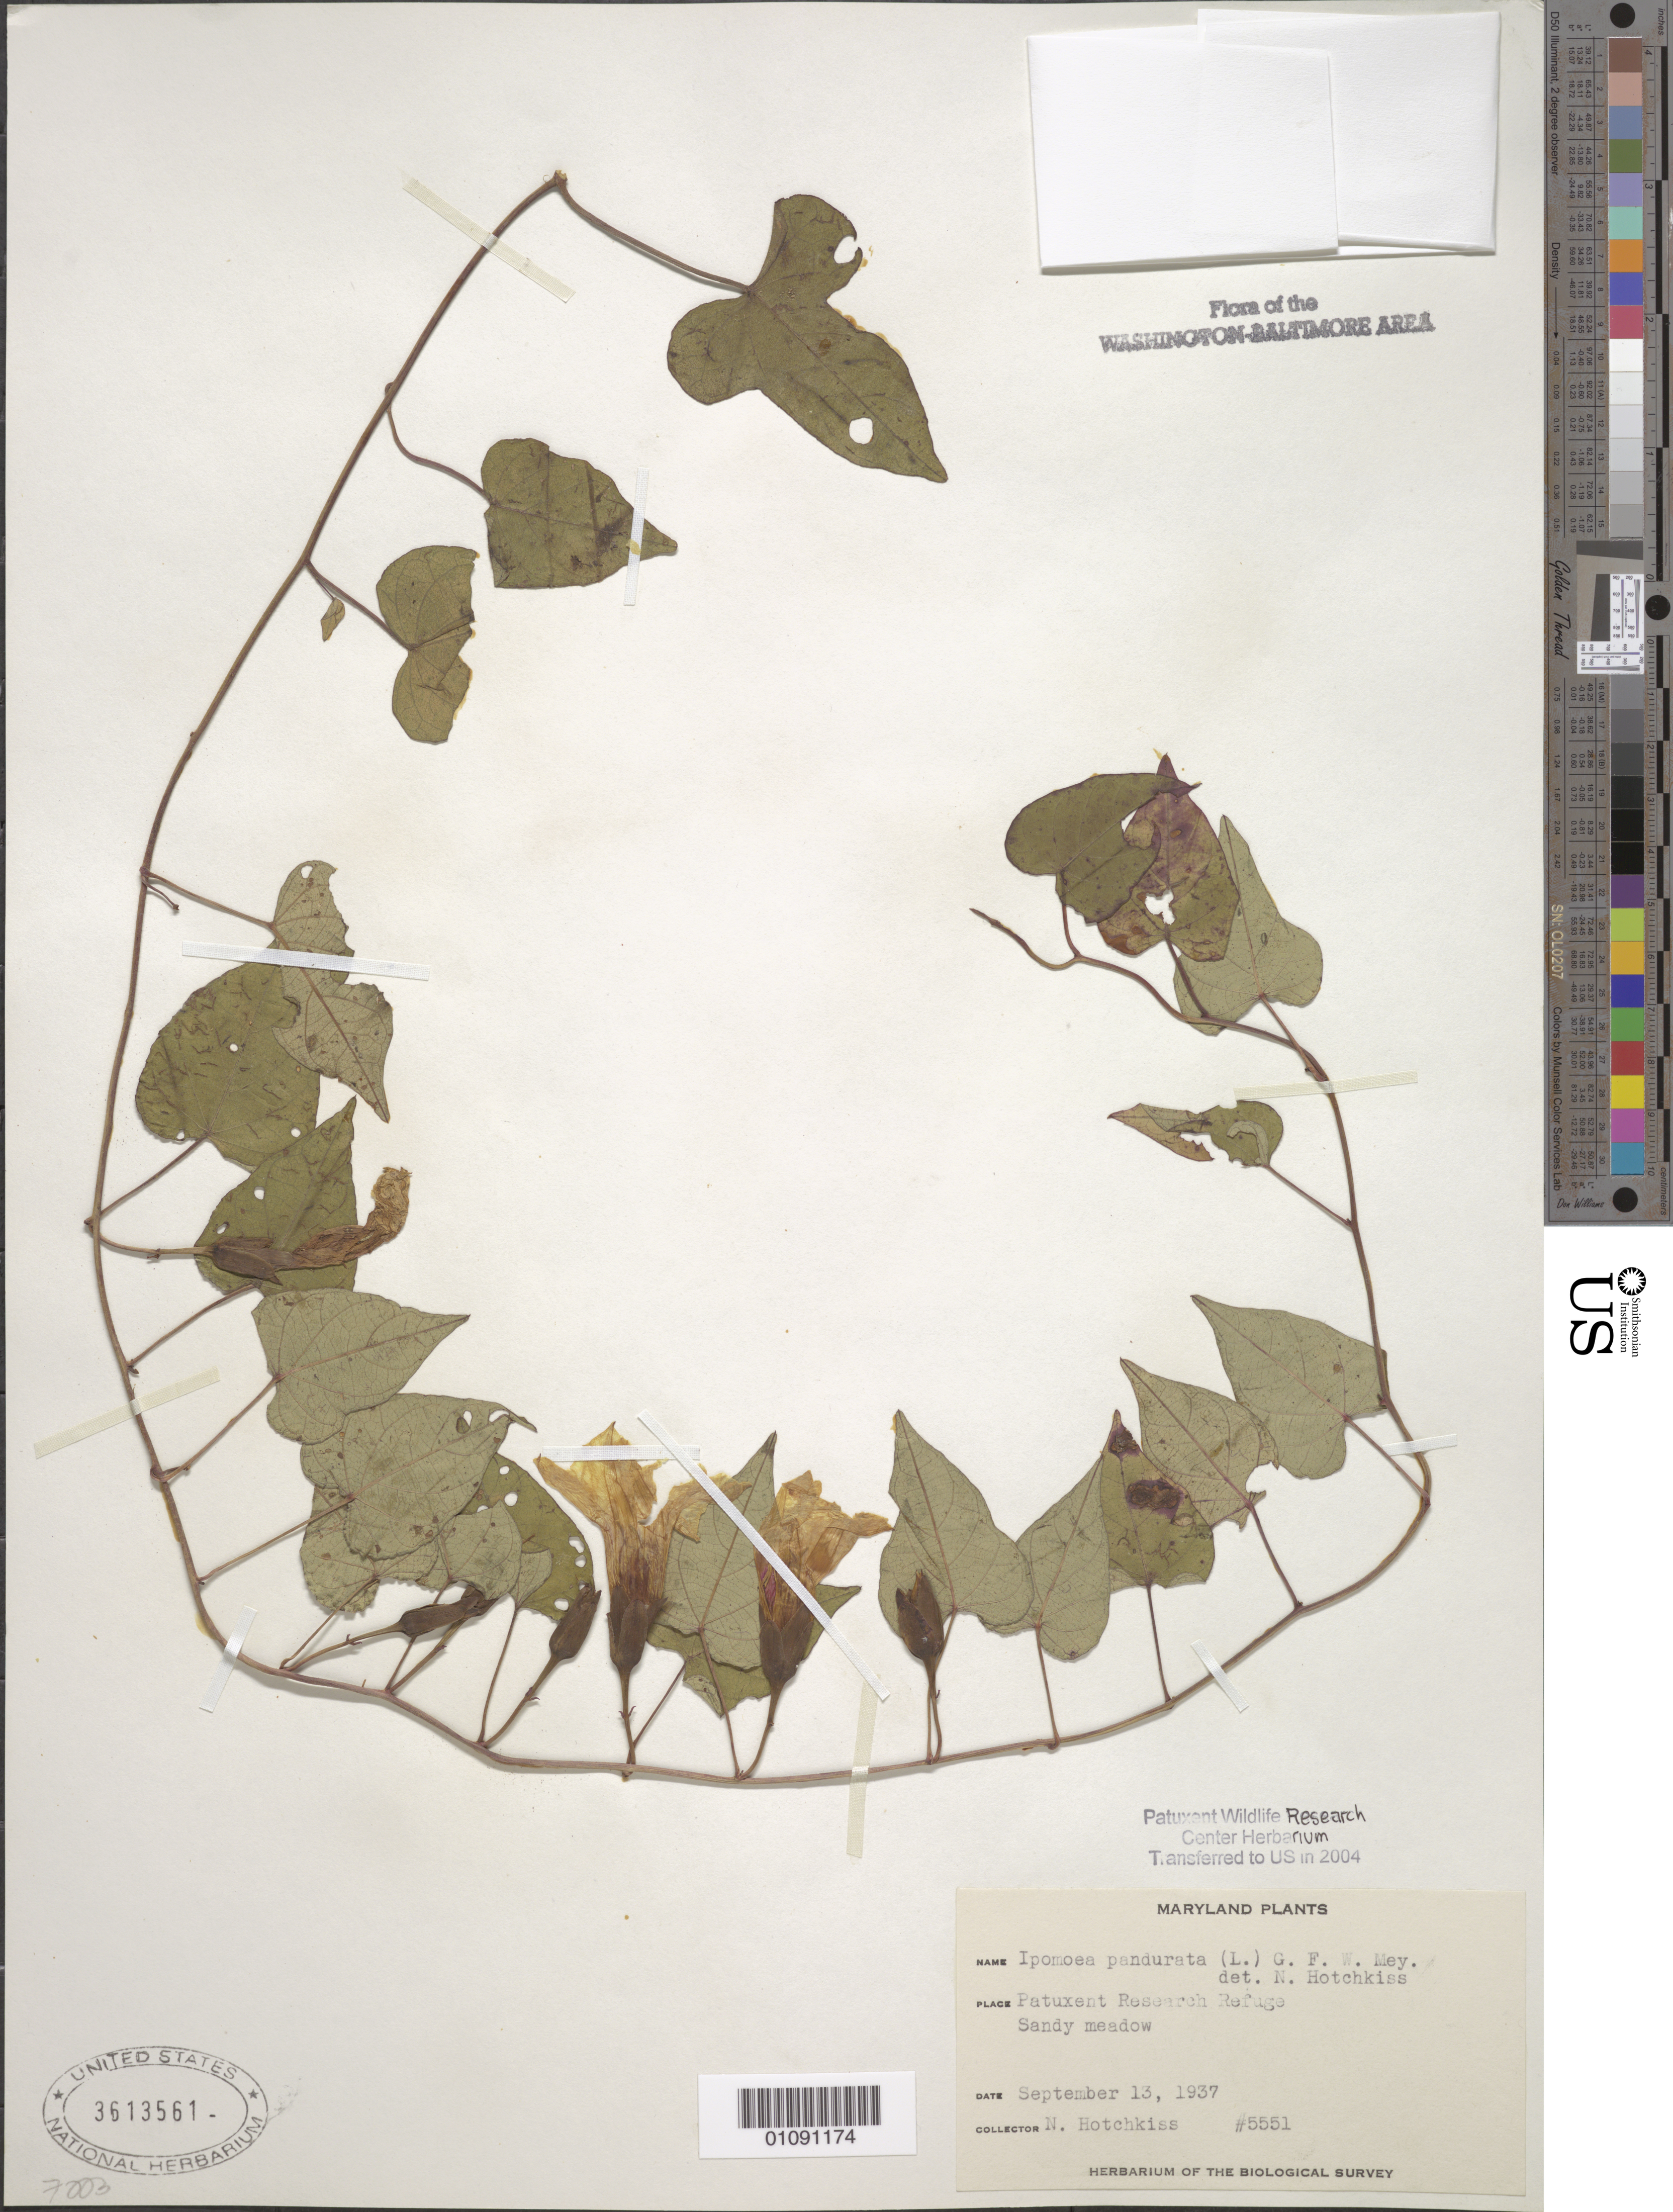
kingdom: Plantae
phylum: Tracheophyta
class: Magnoliopsida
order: Solanales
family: Convolvulaceae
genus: Ipomoea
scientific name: Ipomoea pandurata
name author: (L.) G. Mey.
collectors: N. Hotchkiss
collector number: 5551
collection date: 1937-09-13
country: United States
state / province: Maryland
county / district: Prince George's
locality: Patuxent Wildlife Refuge.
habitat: Sandy meadow.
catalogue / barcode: US 3613561